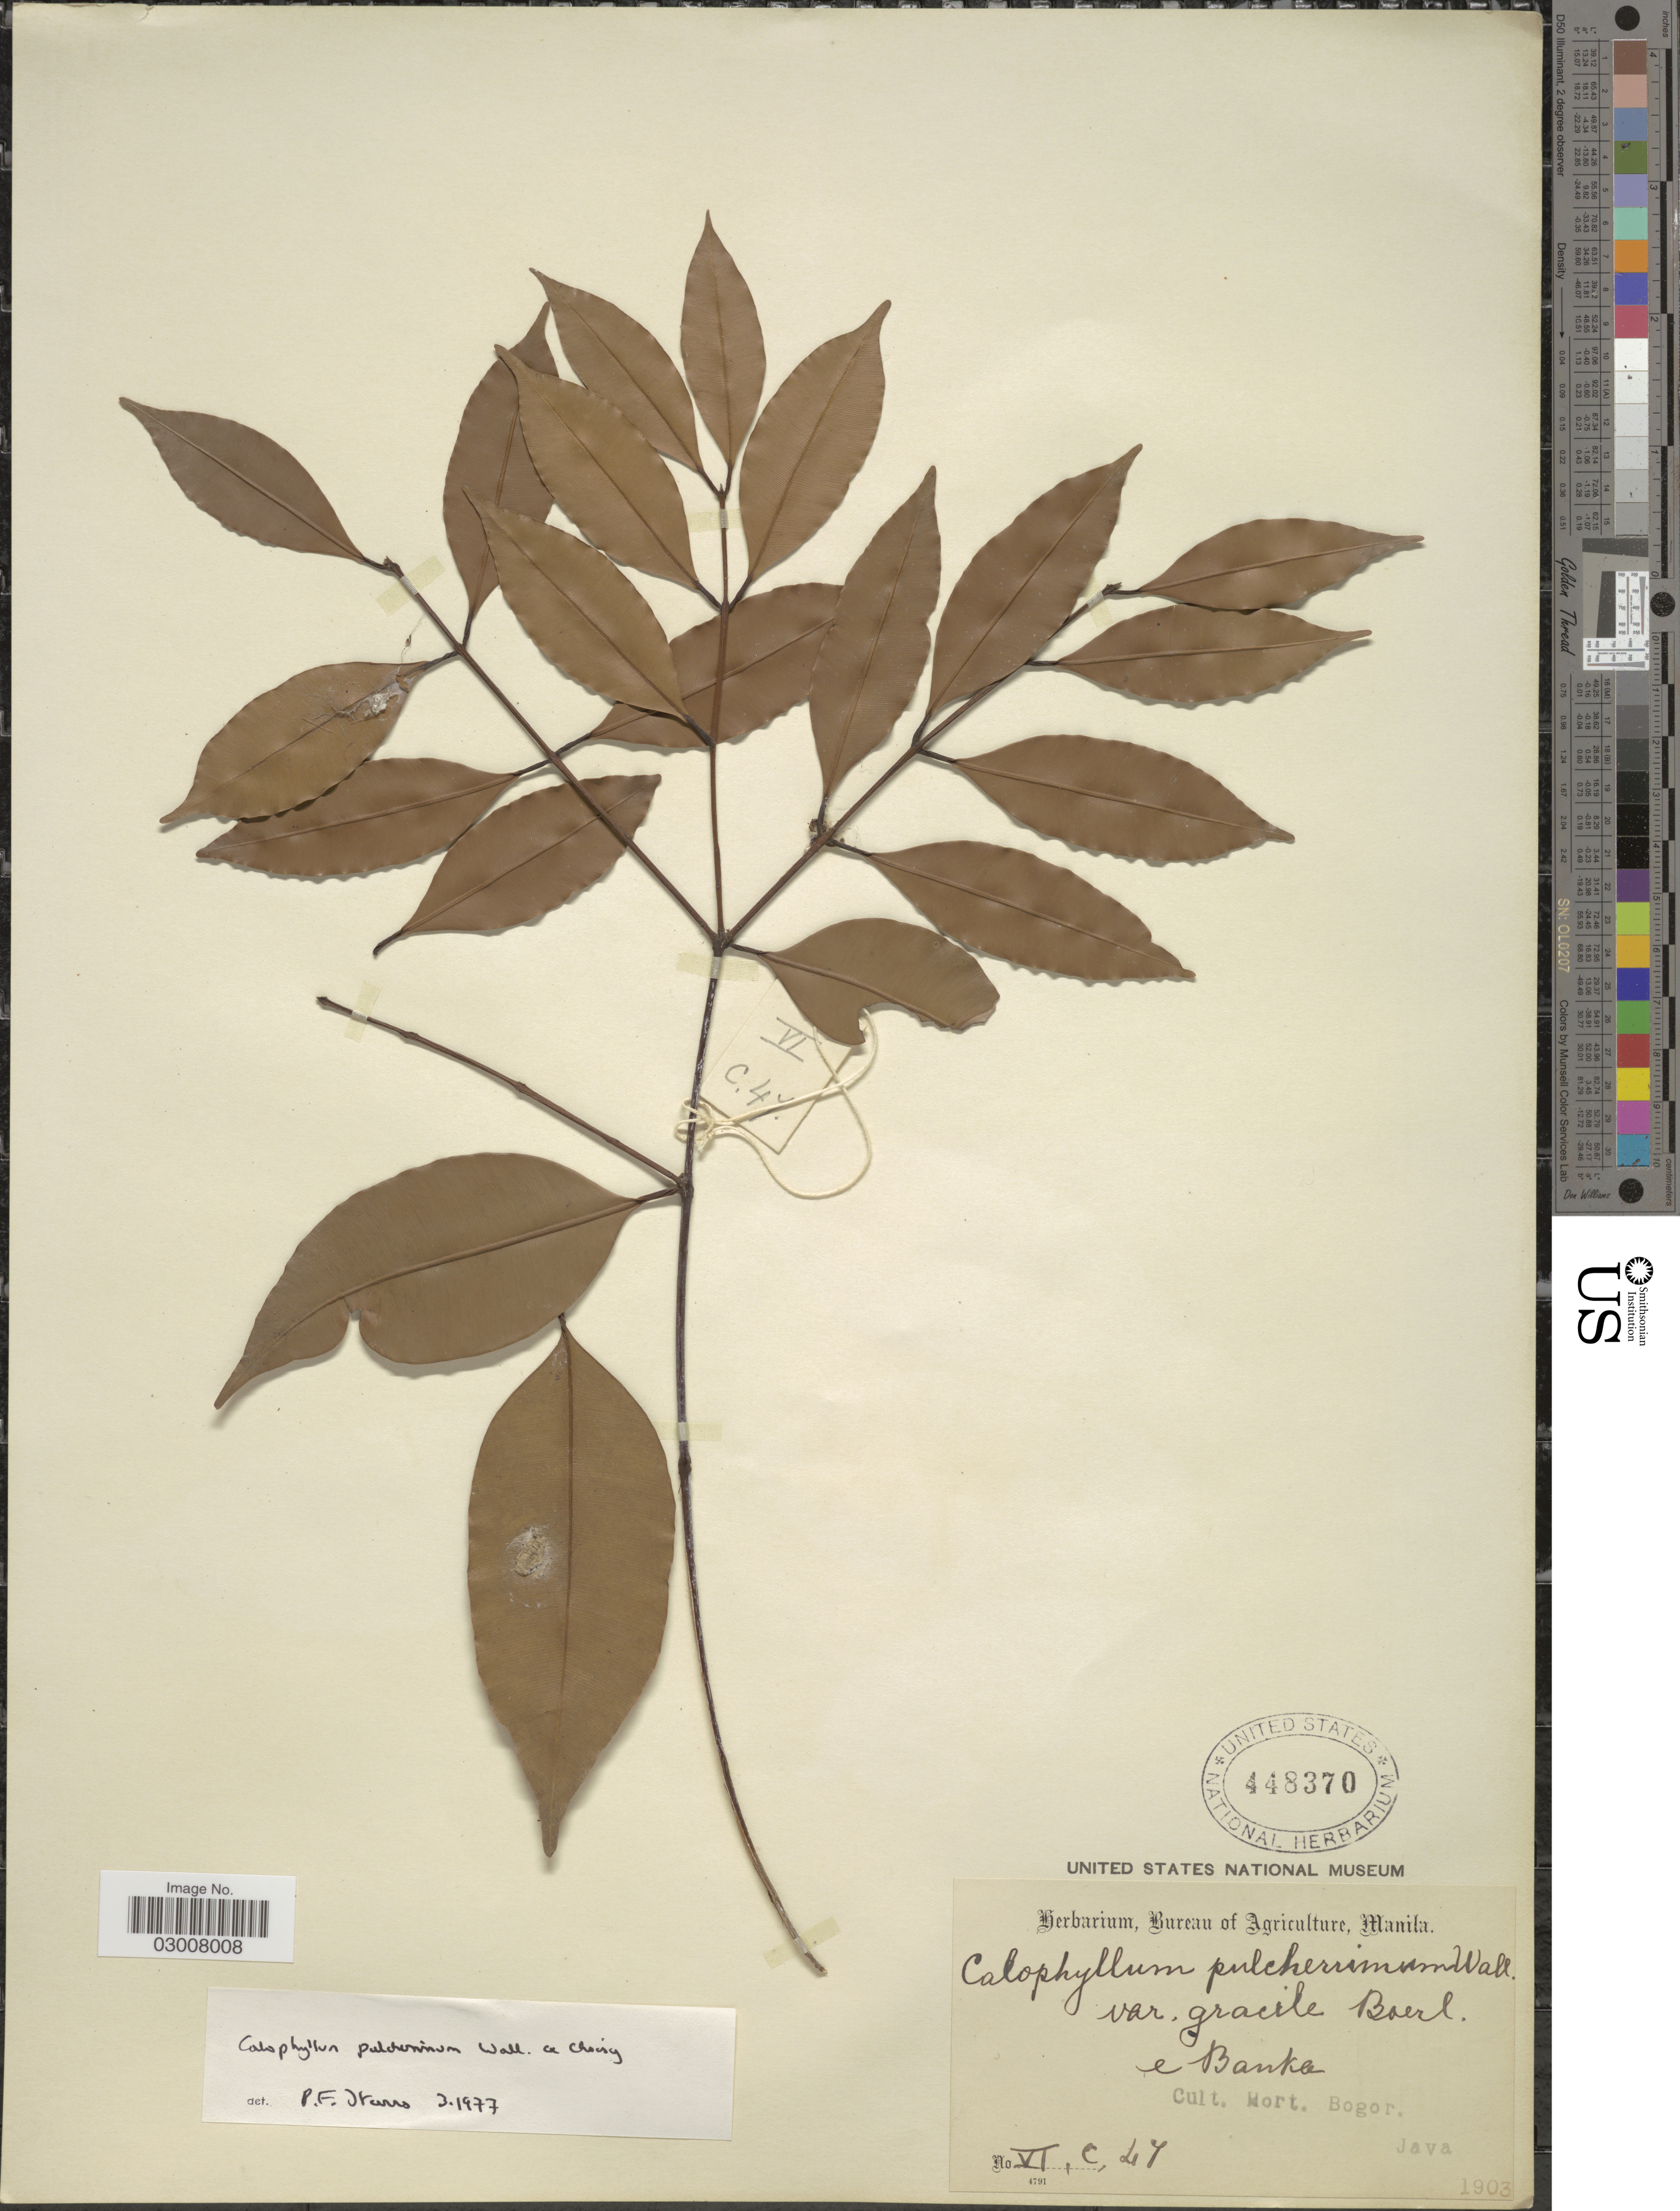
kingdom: Plantae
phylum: Tracheophyta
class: Magnoliopsida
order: Malpighiales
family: Calophyllaceae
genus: Calophyllum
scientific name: Calophyllum pulcherrimum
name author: Wall. ex Choisy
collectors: ex Herb. Bur. Agric. Manila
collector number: VI,C, 47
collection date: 1903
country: Indonesia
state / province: Java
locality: Hort. Bogor.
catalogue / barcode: US 448370